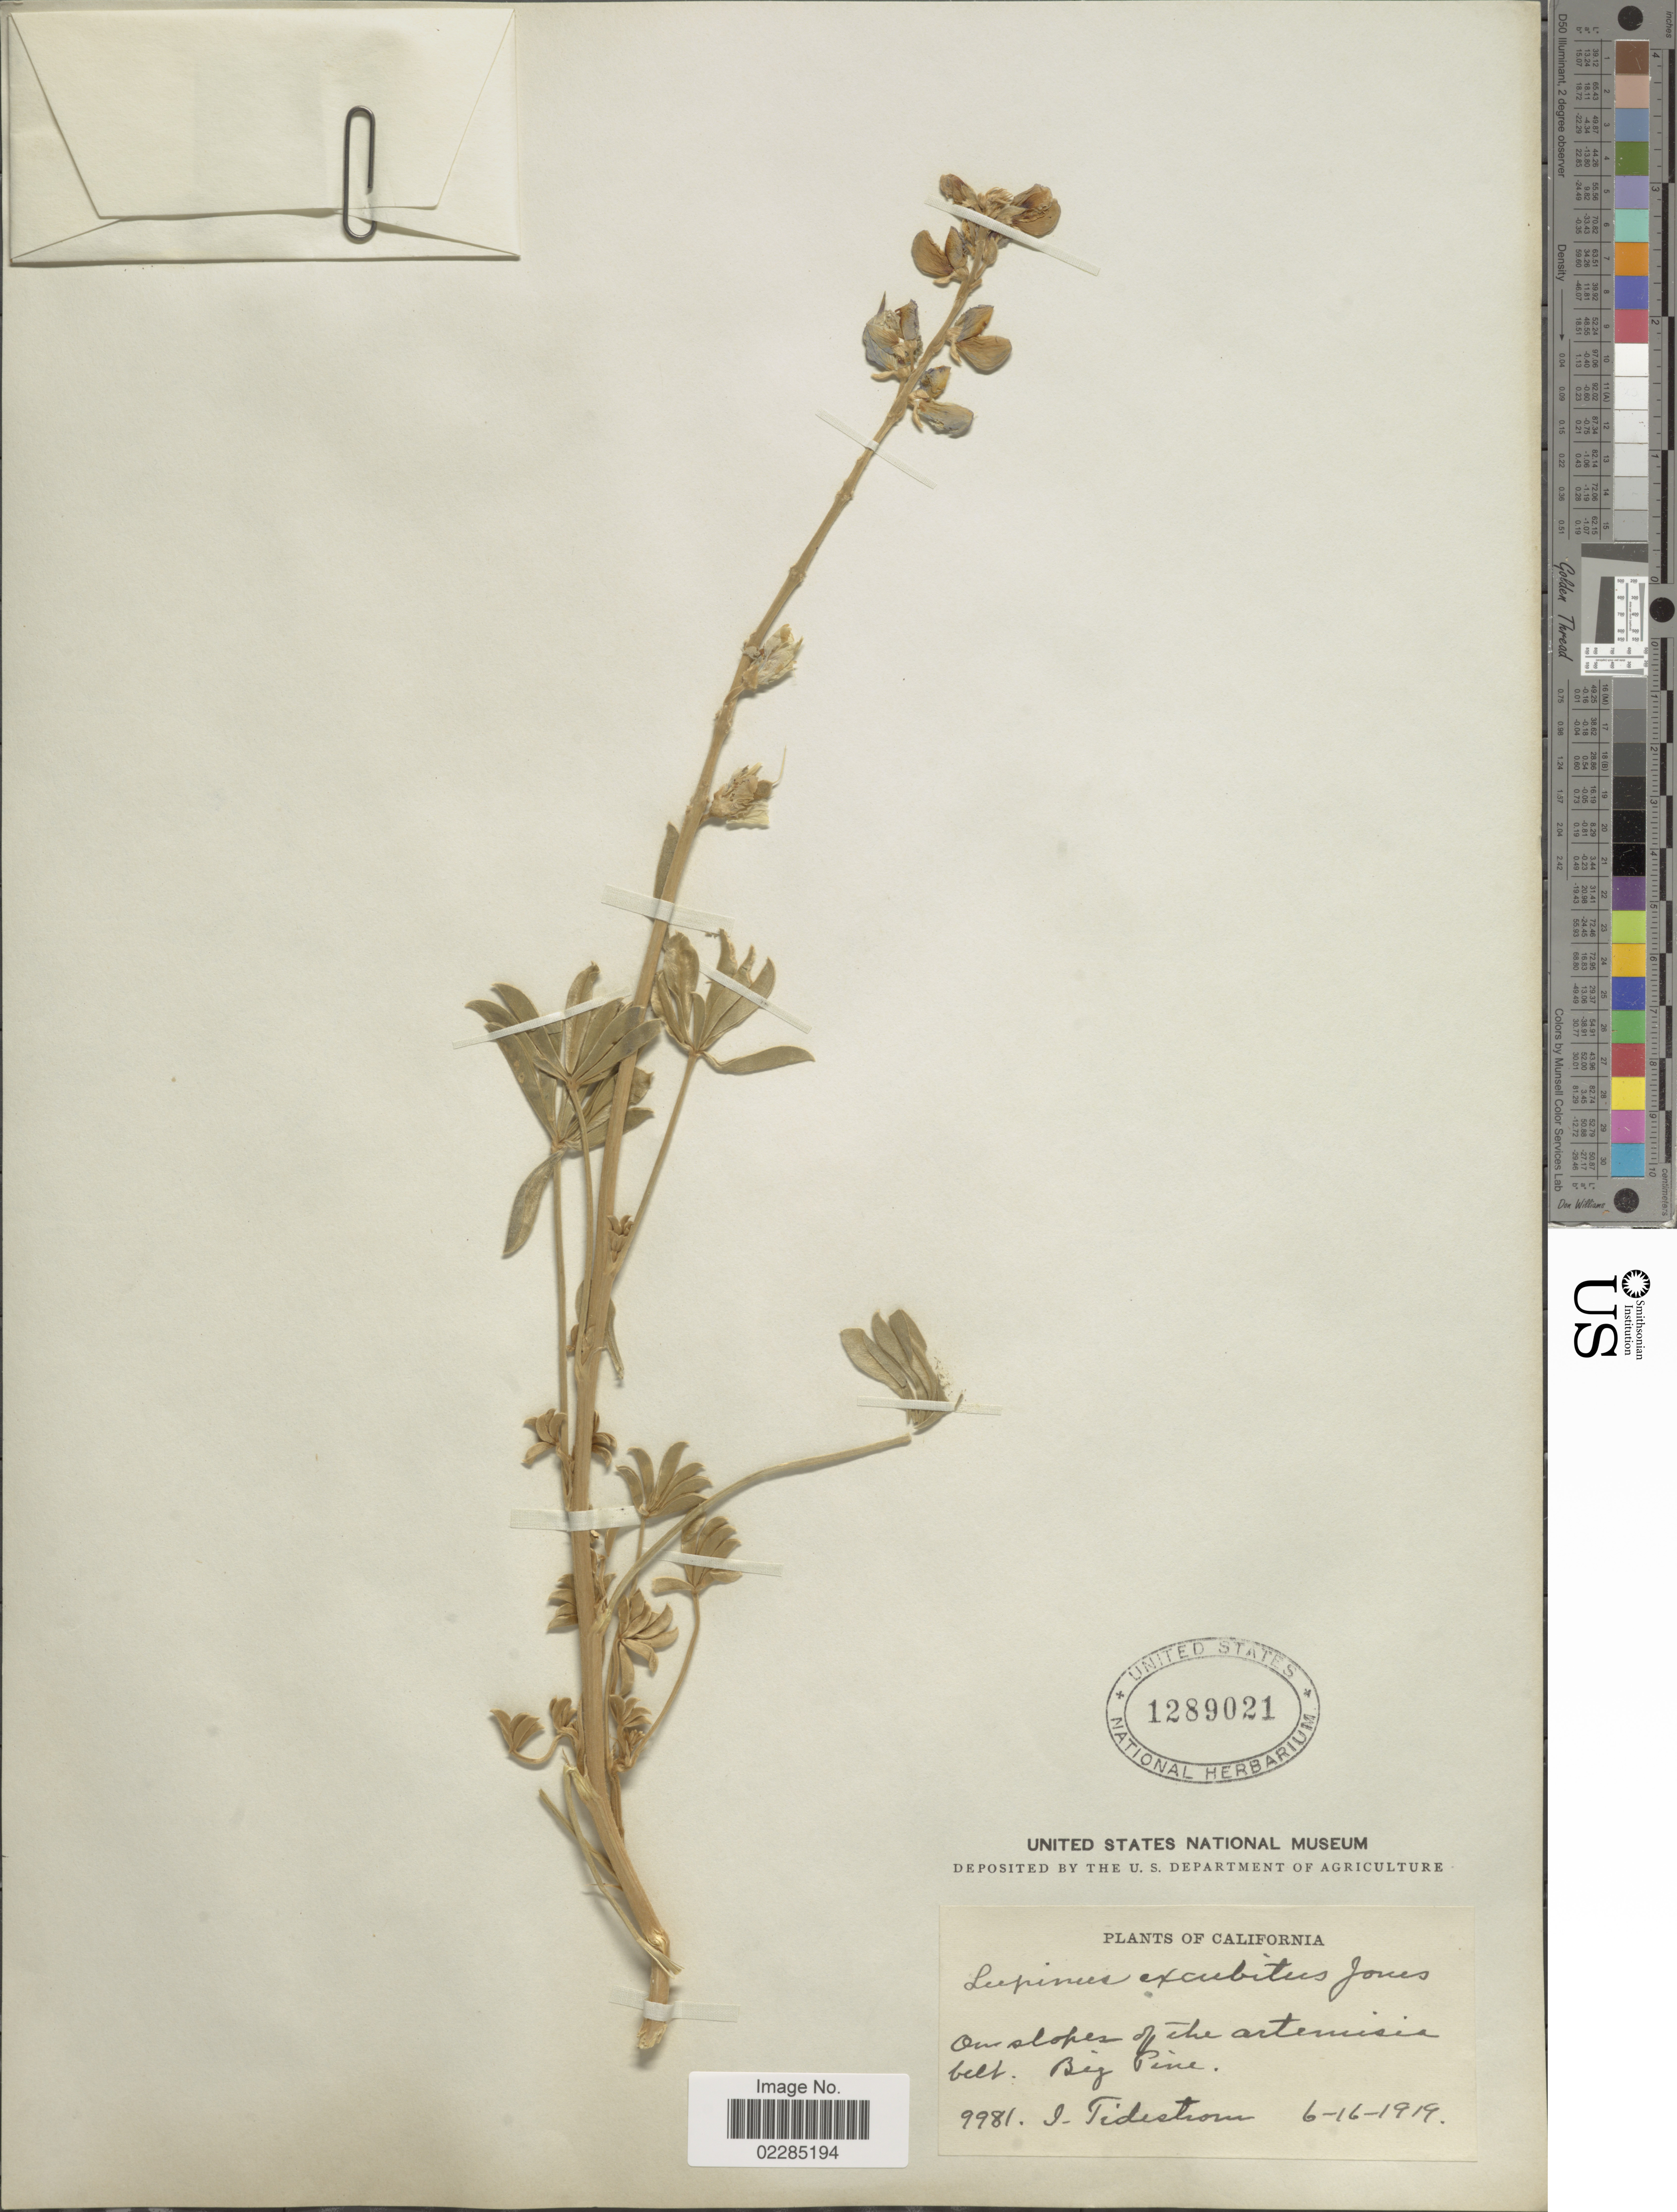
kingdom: Plantae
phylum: Tracheophyta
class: Magnoliopsida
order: Fabales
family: Fabaceae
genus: Lupinus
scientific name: Lupinus excubitus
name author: M.E. Jones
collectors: I. Tidestorm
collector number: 9981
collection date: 1919-06-16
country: United States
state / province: California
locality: Big Pine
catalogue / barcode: US 1289021